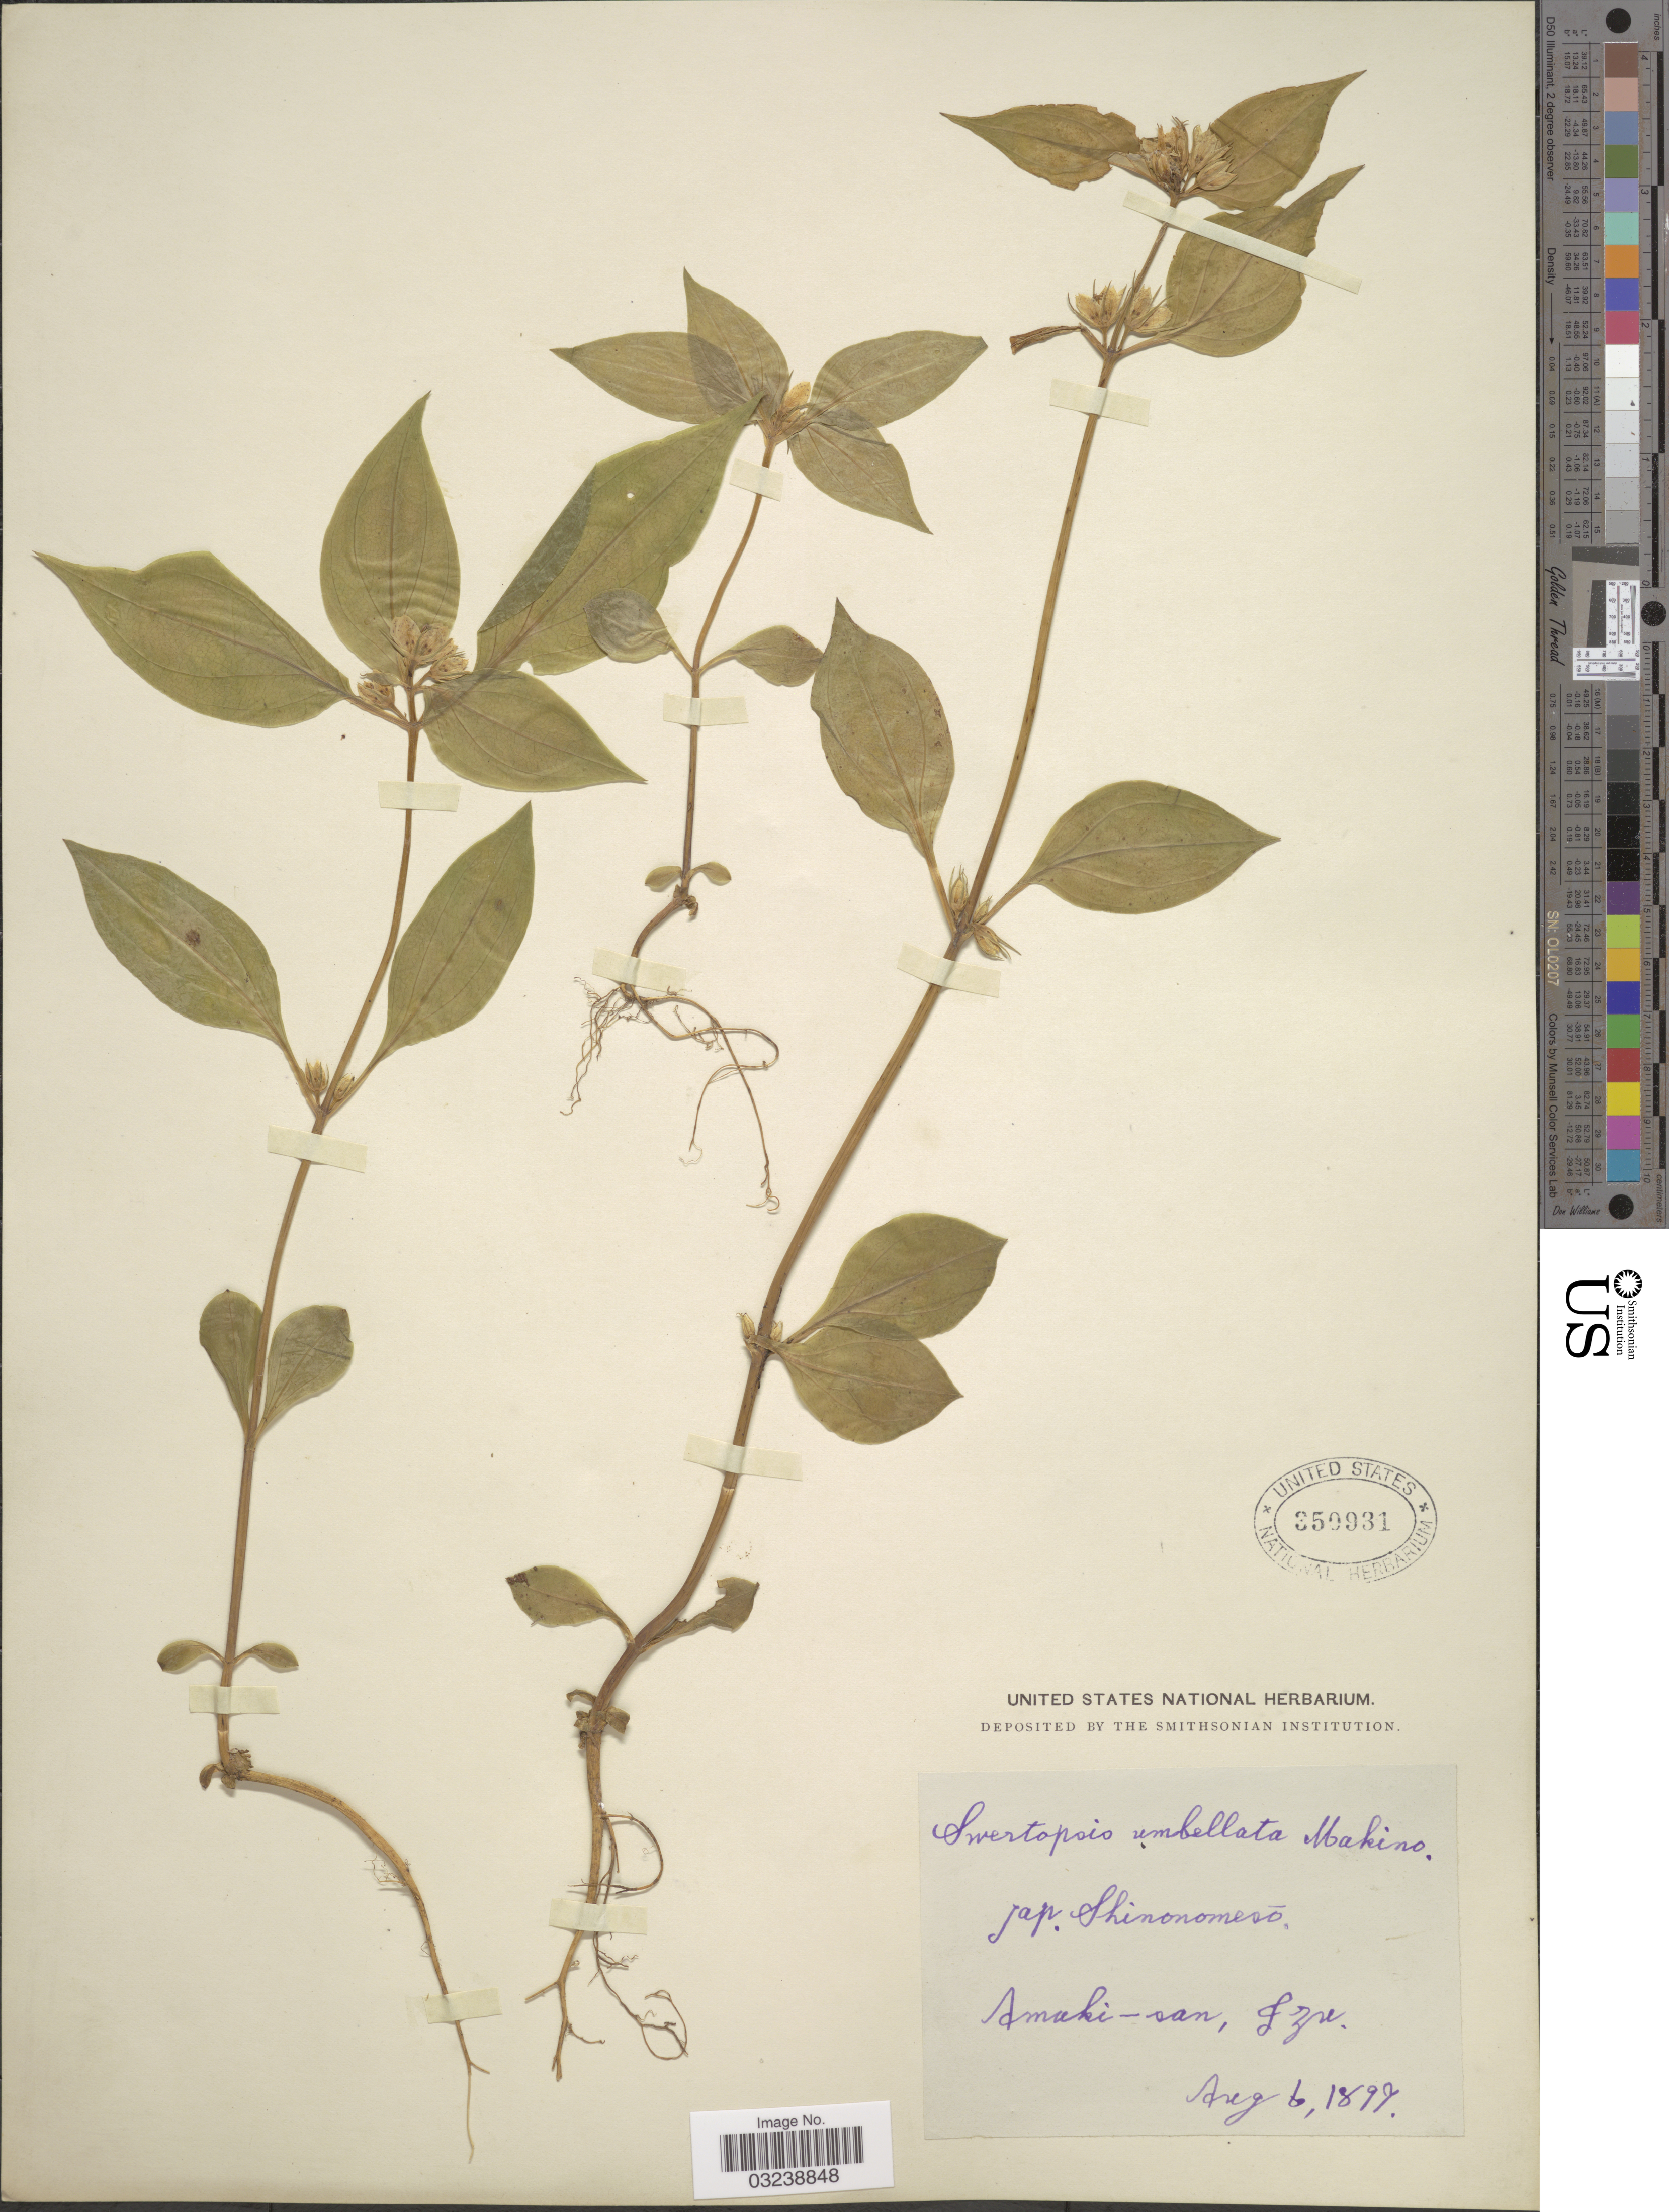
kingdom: Plantae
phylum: Tracheophyta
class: Magnoliopsida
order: Gentianales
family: Gentianaceae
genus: Swertia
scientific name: Swertia umbellata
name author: Ruiz & Pav.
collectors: ex herb. United States National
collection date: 1897-08-06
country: Japan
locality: Amaki-san, Izu.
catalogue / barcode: US 350931